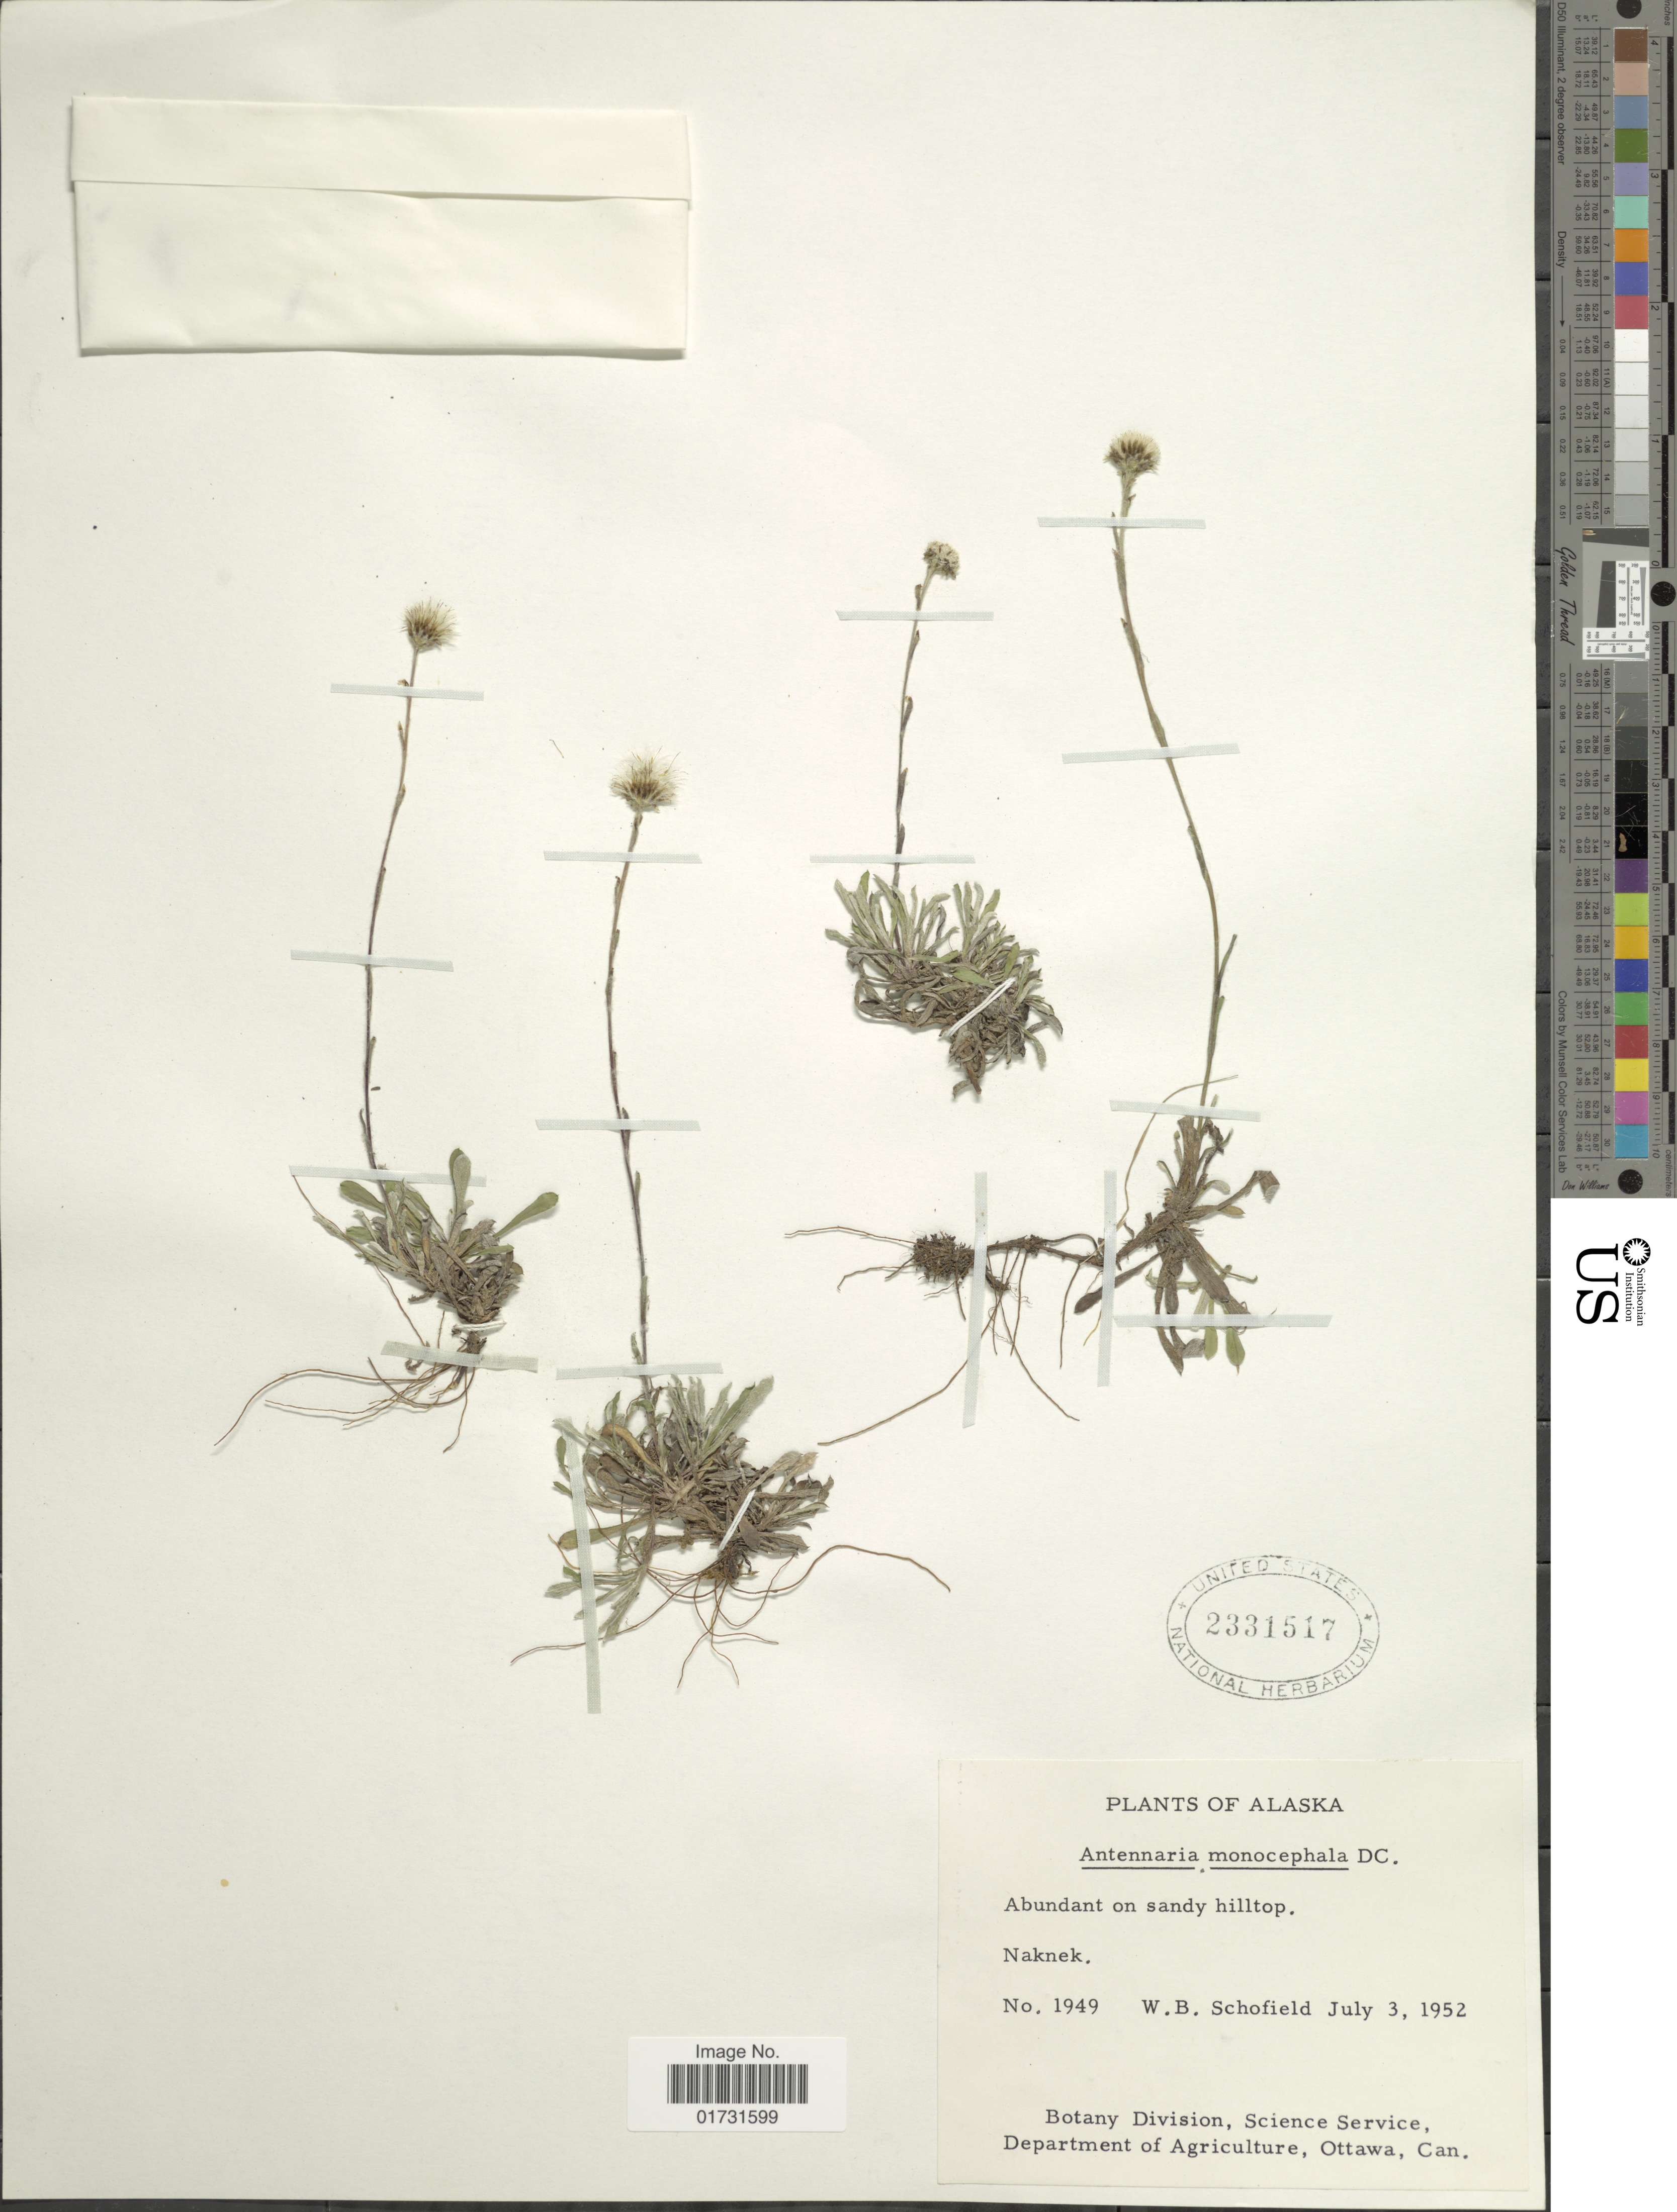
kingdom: Plantae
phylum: Tracheophyta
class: Magnoliopsida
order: Asterales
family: Asteraceae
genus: Antennaria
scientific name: Antennaria monocephala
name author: DC.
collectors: W. Schofield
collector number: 1949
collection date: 1952-07-03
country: United States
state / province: Alaska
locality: Naknek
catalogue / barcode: US 2331517